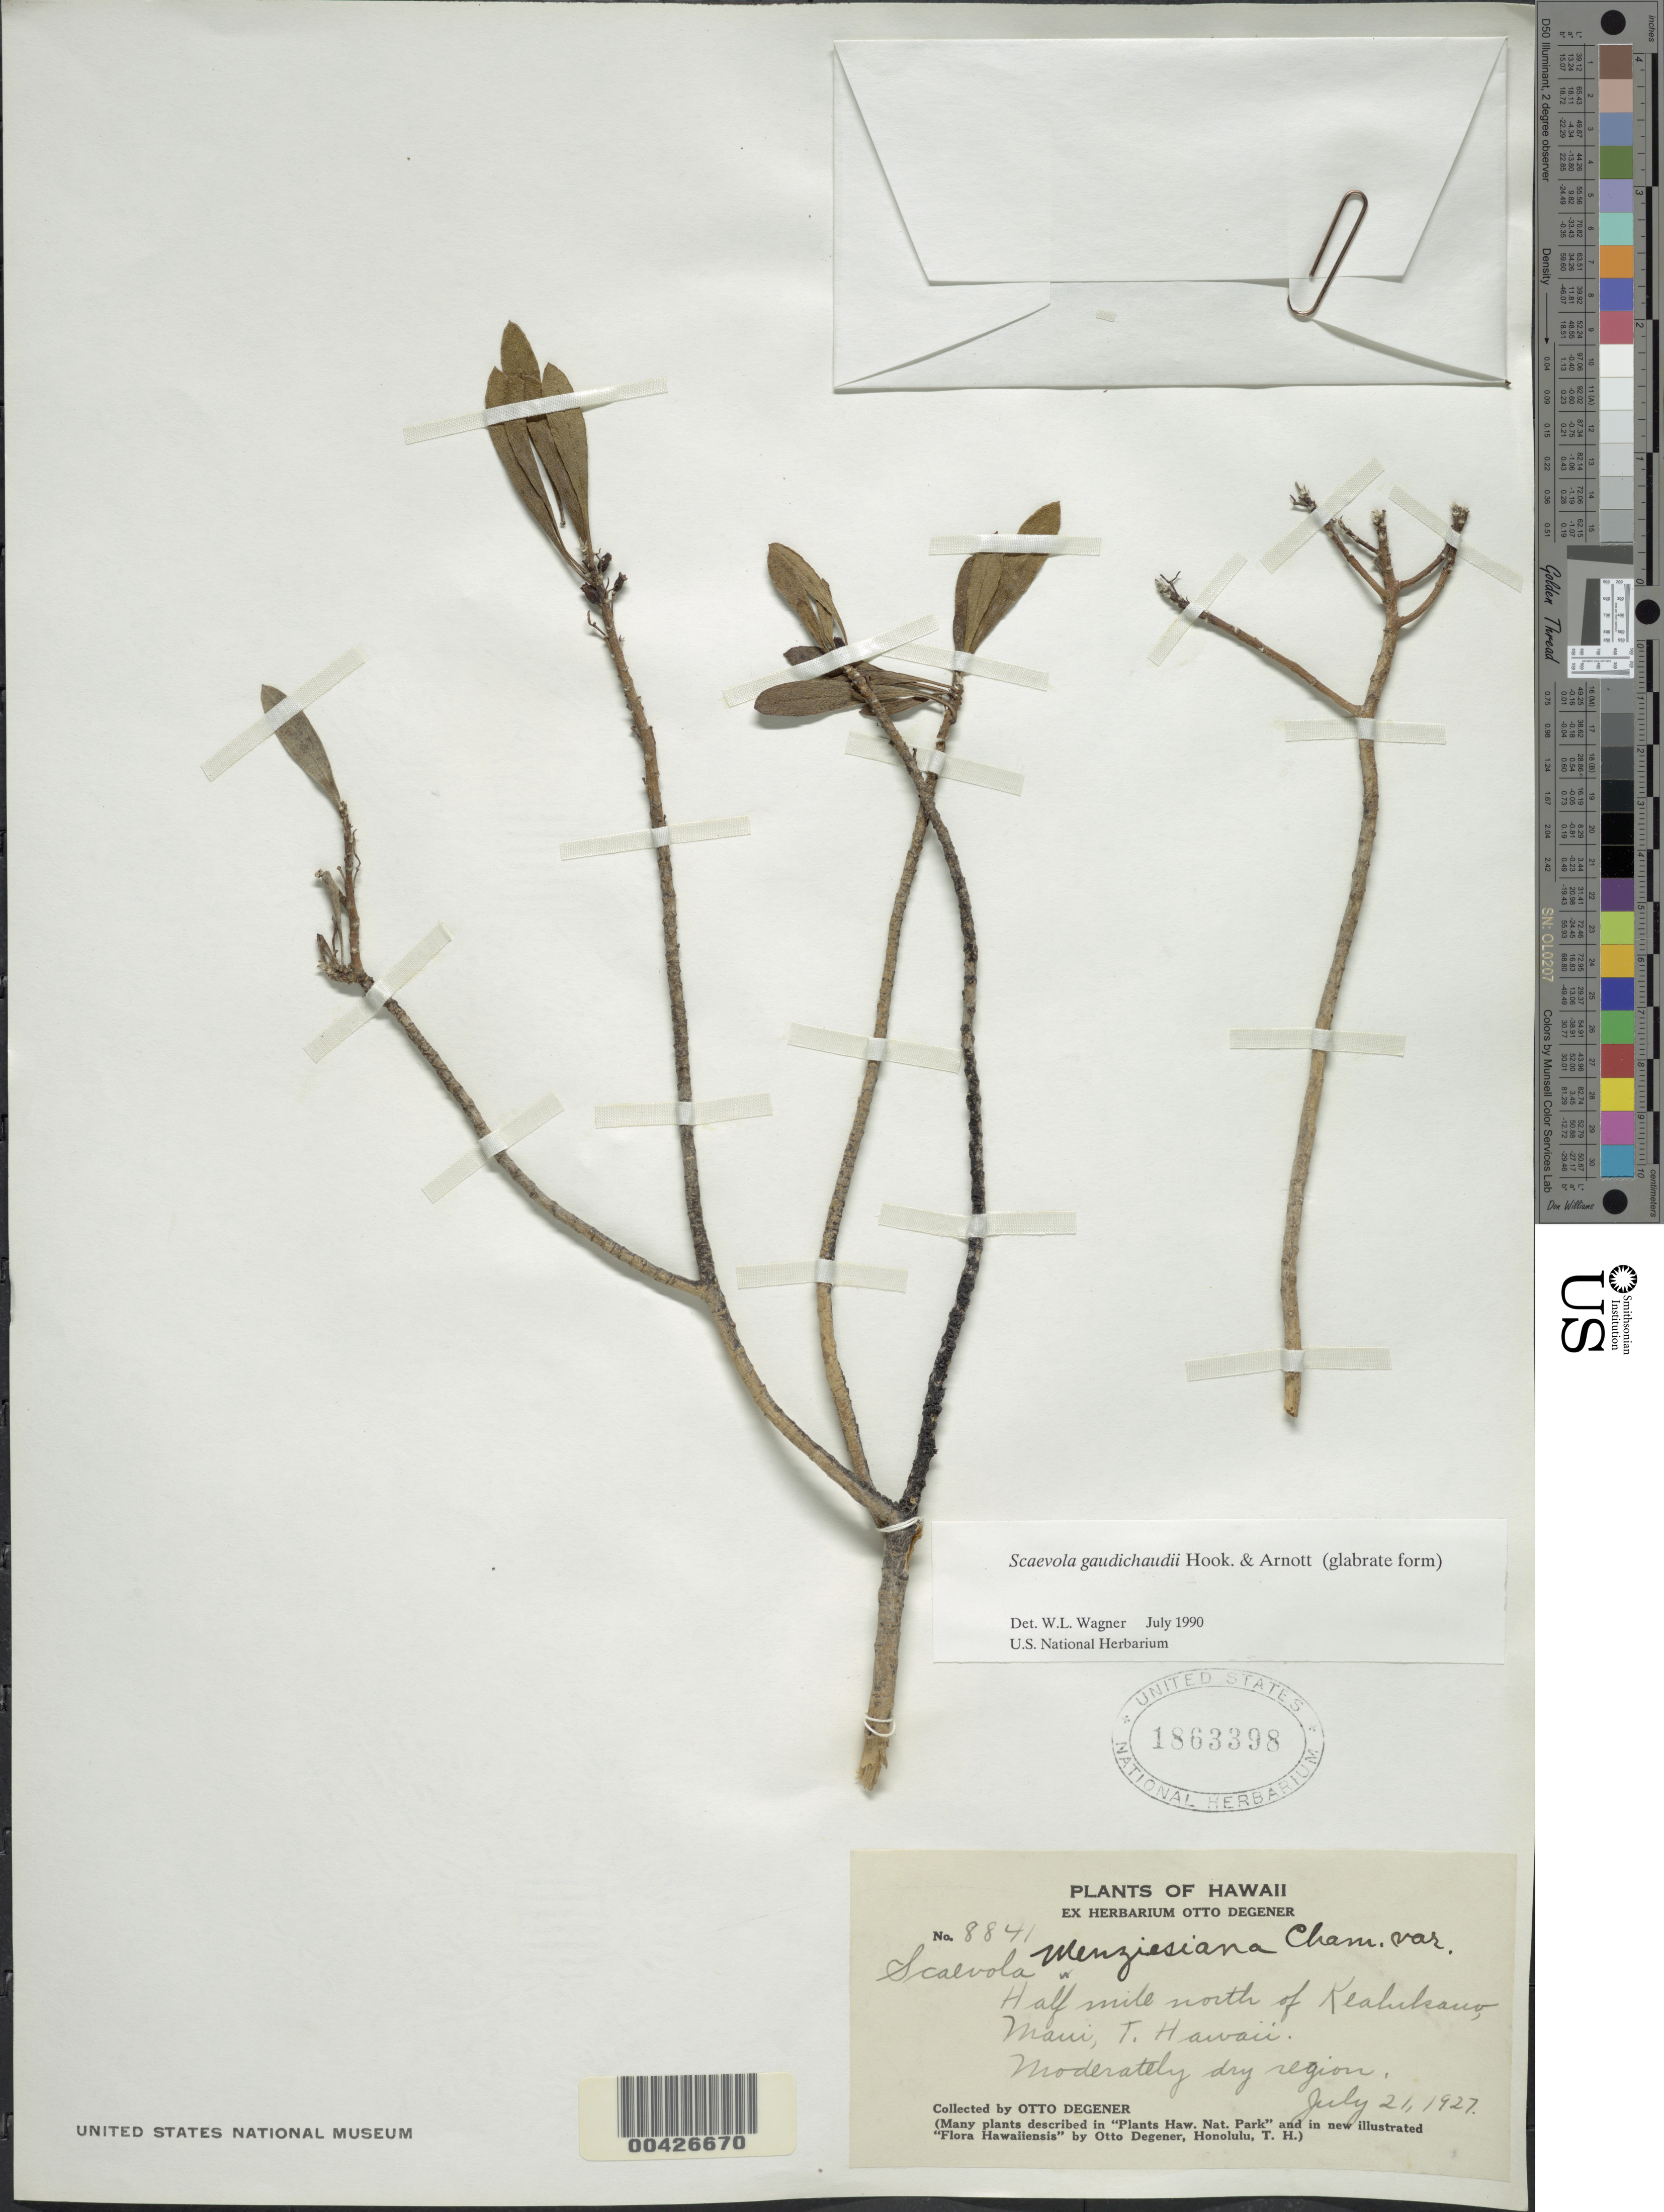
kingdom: Plantae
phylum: Tracheophyta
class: Magnoliopsida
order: Asterales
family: Goodeniaceae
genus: Scaevola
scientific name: Scaevola gaudichaudii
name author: Hook. & Arn.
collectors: O. Degener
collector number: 8841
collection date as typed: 21 Jul 1927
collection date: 1927-07-21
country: United States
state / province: Hawaii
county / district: Maui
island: Maui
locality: Half mile north of Kealukauo, Maui, T. Hawaii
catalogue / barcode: US 1863398